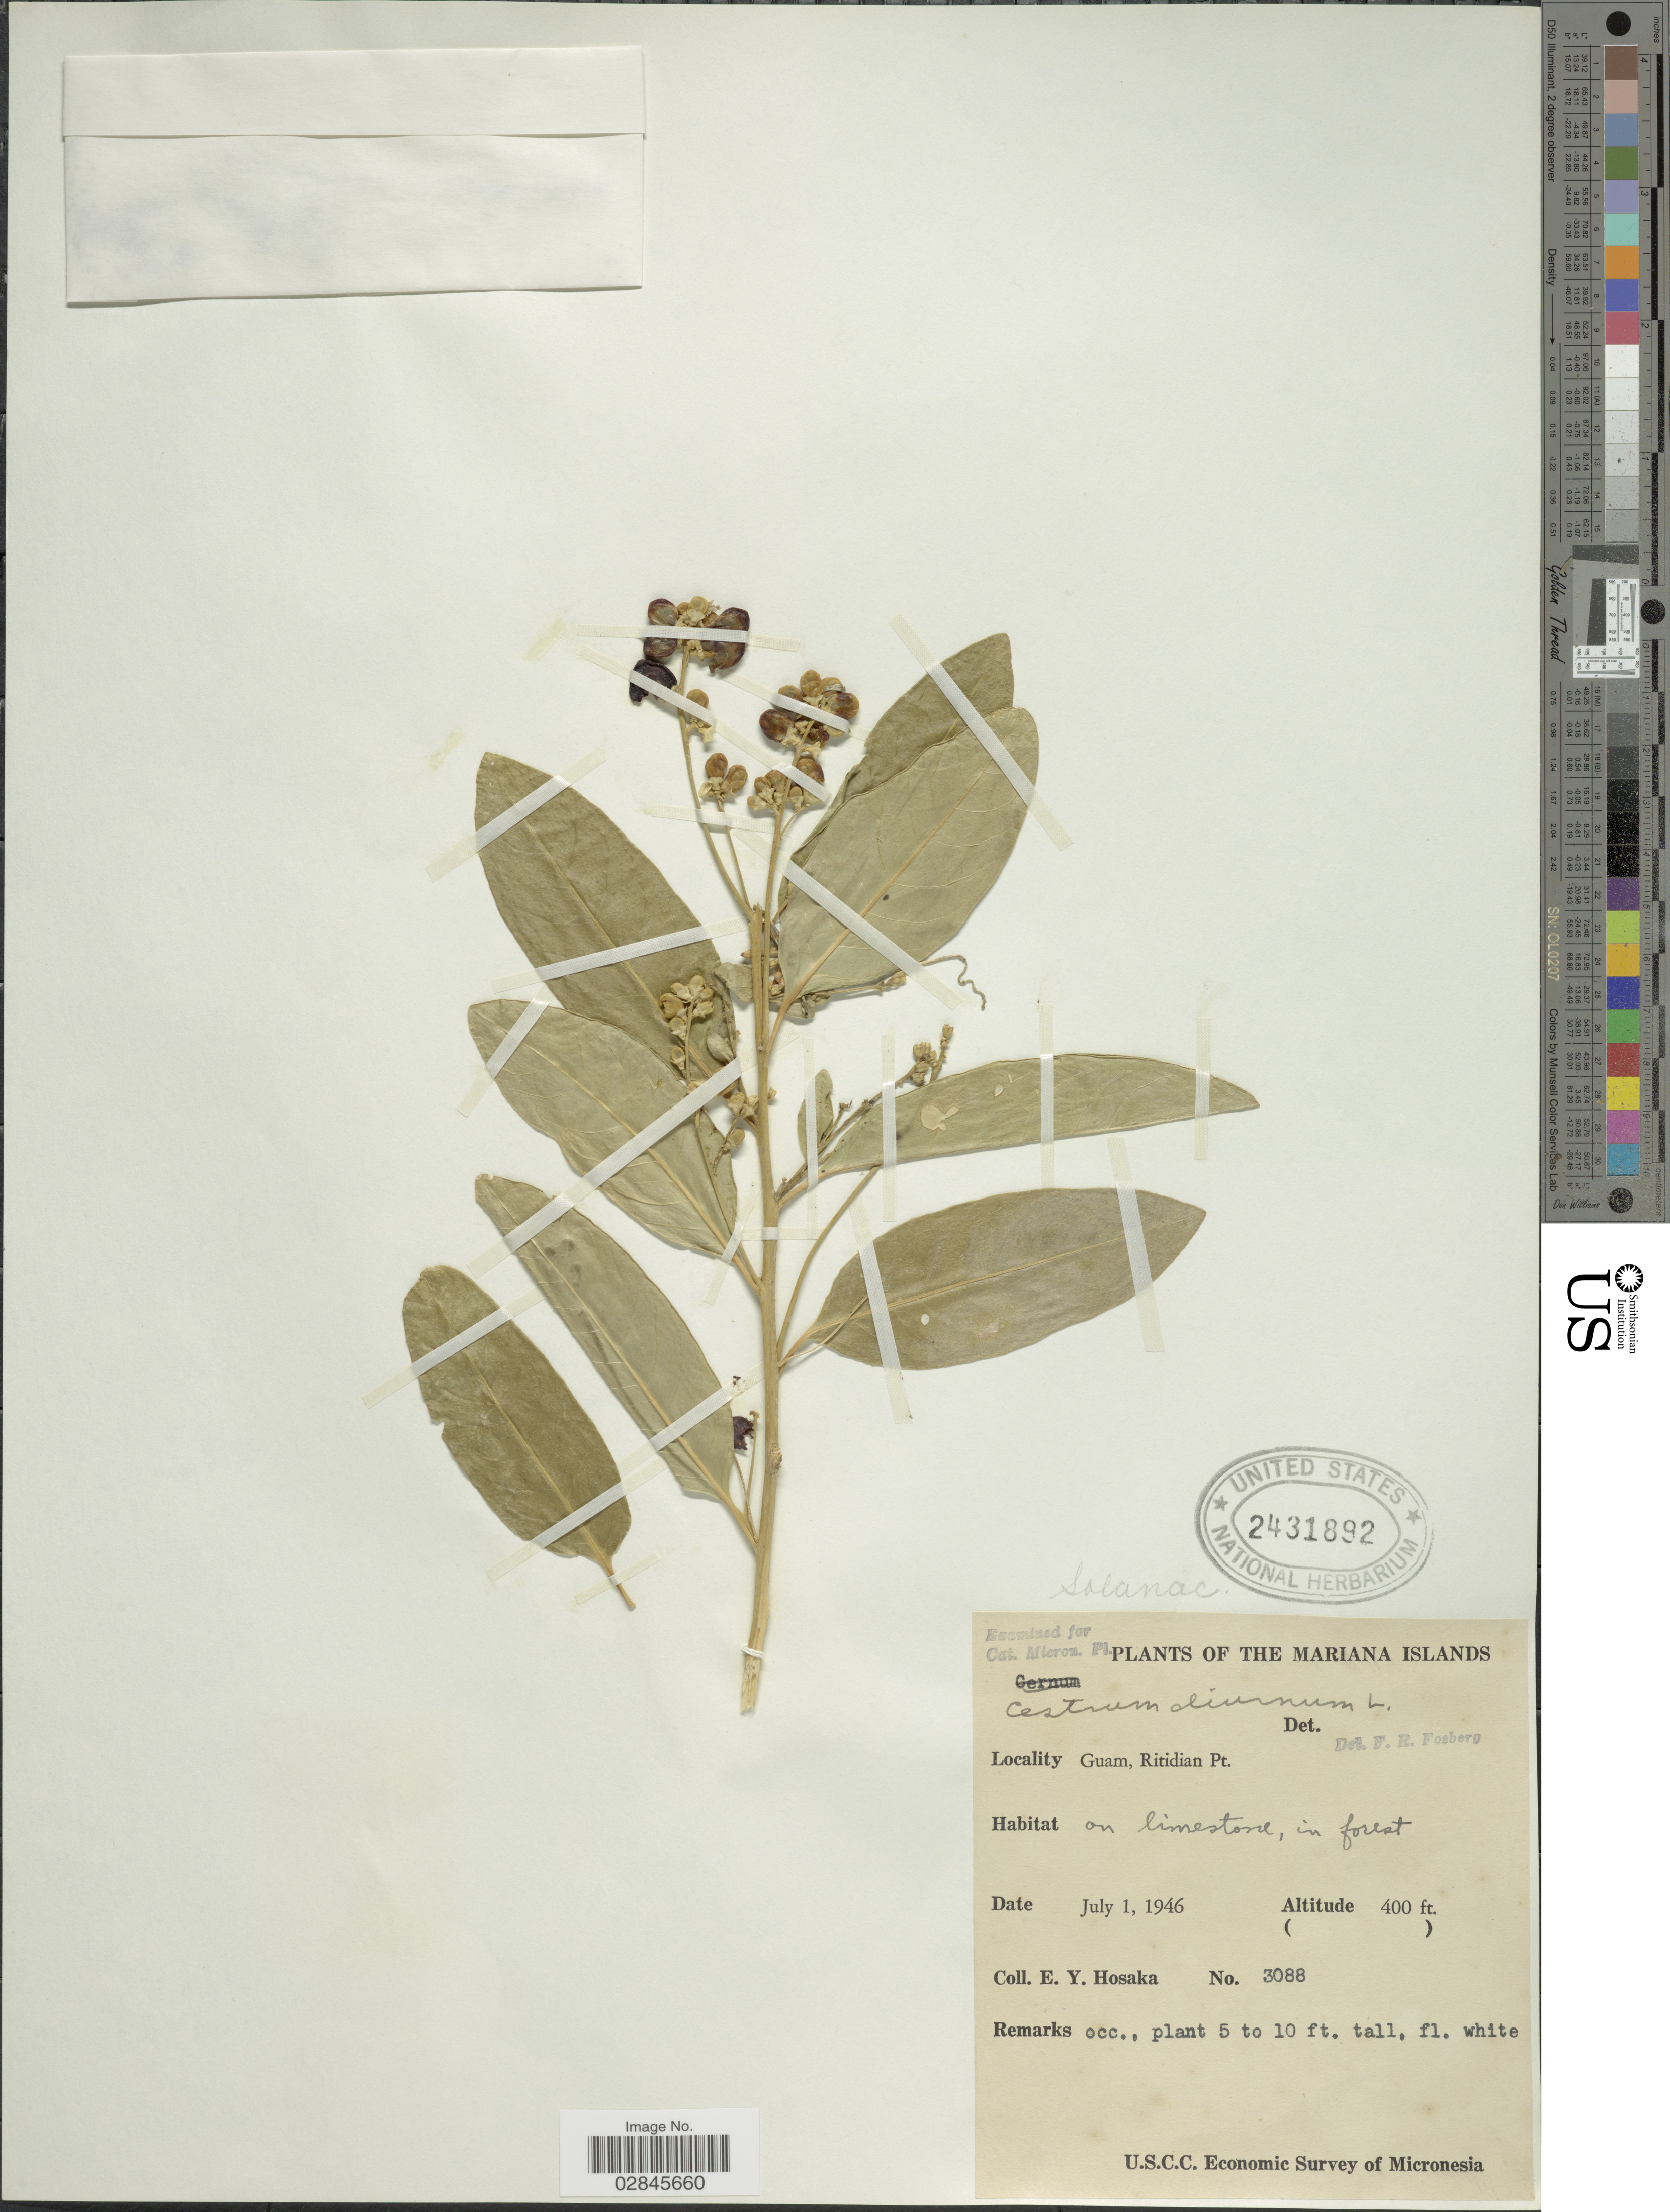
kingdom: Plantae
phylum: Tracheophyta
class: Magnoliopsida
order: Solanales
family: Solanaceae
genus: Cestrum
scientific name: Cestrum diurnum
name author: L.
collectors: E. Y. Hosaka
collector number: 3088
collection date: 1946-07-01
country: Guam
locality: The Mariana Islands. Ritidian Pt. Micronesia.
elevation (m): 122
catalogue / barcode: US 2431892